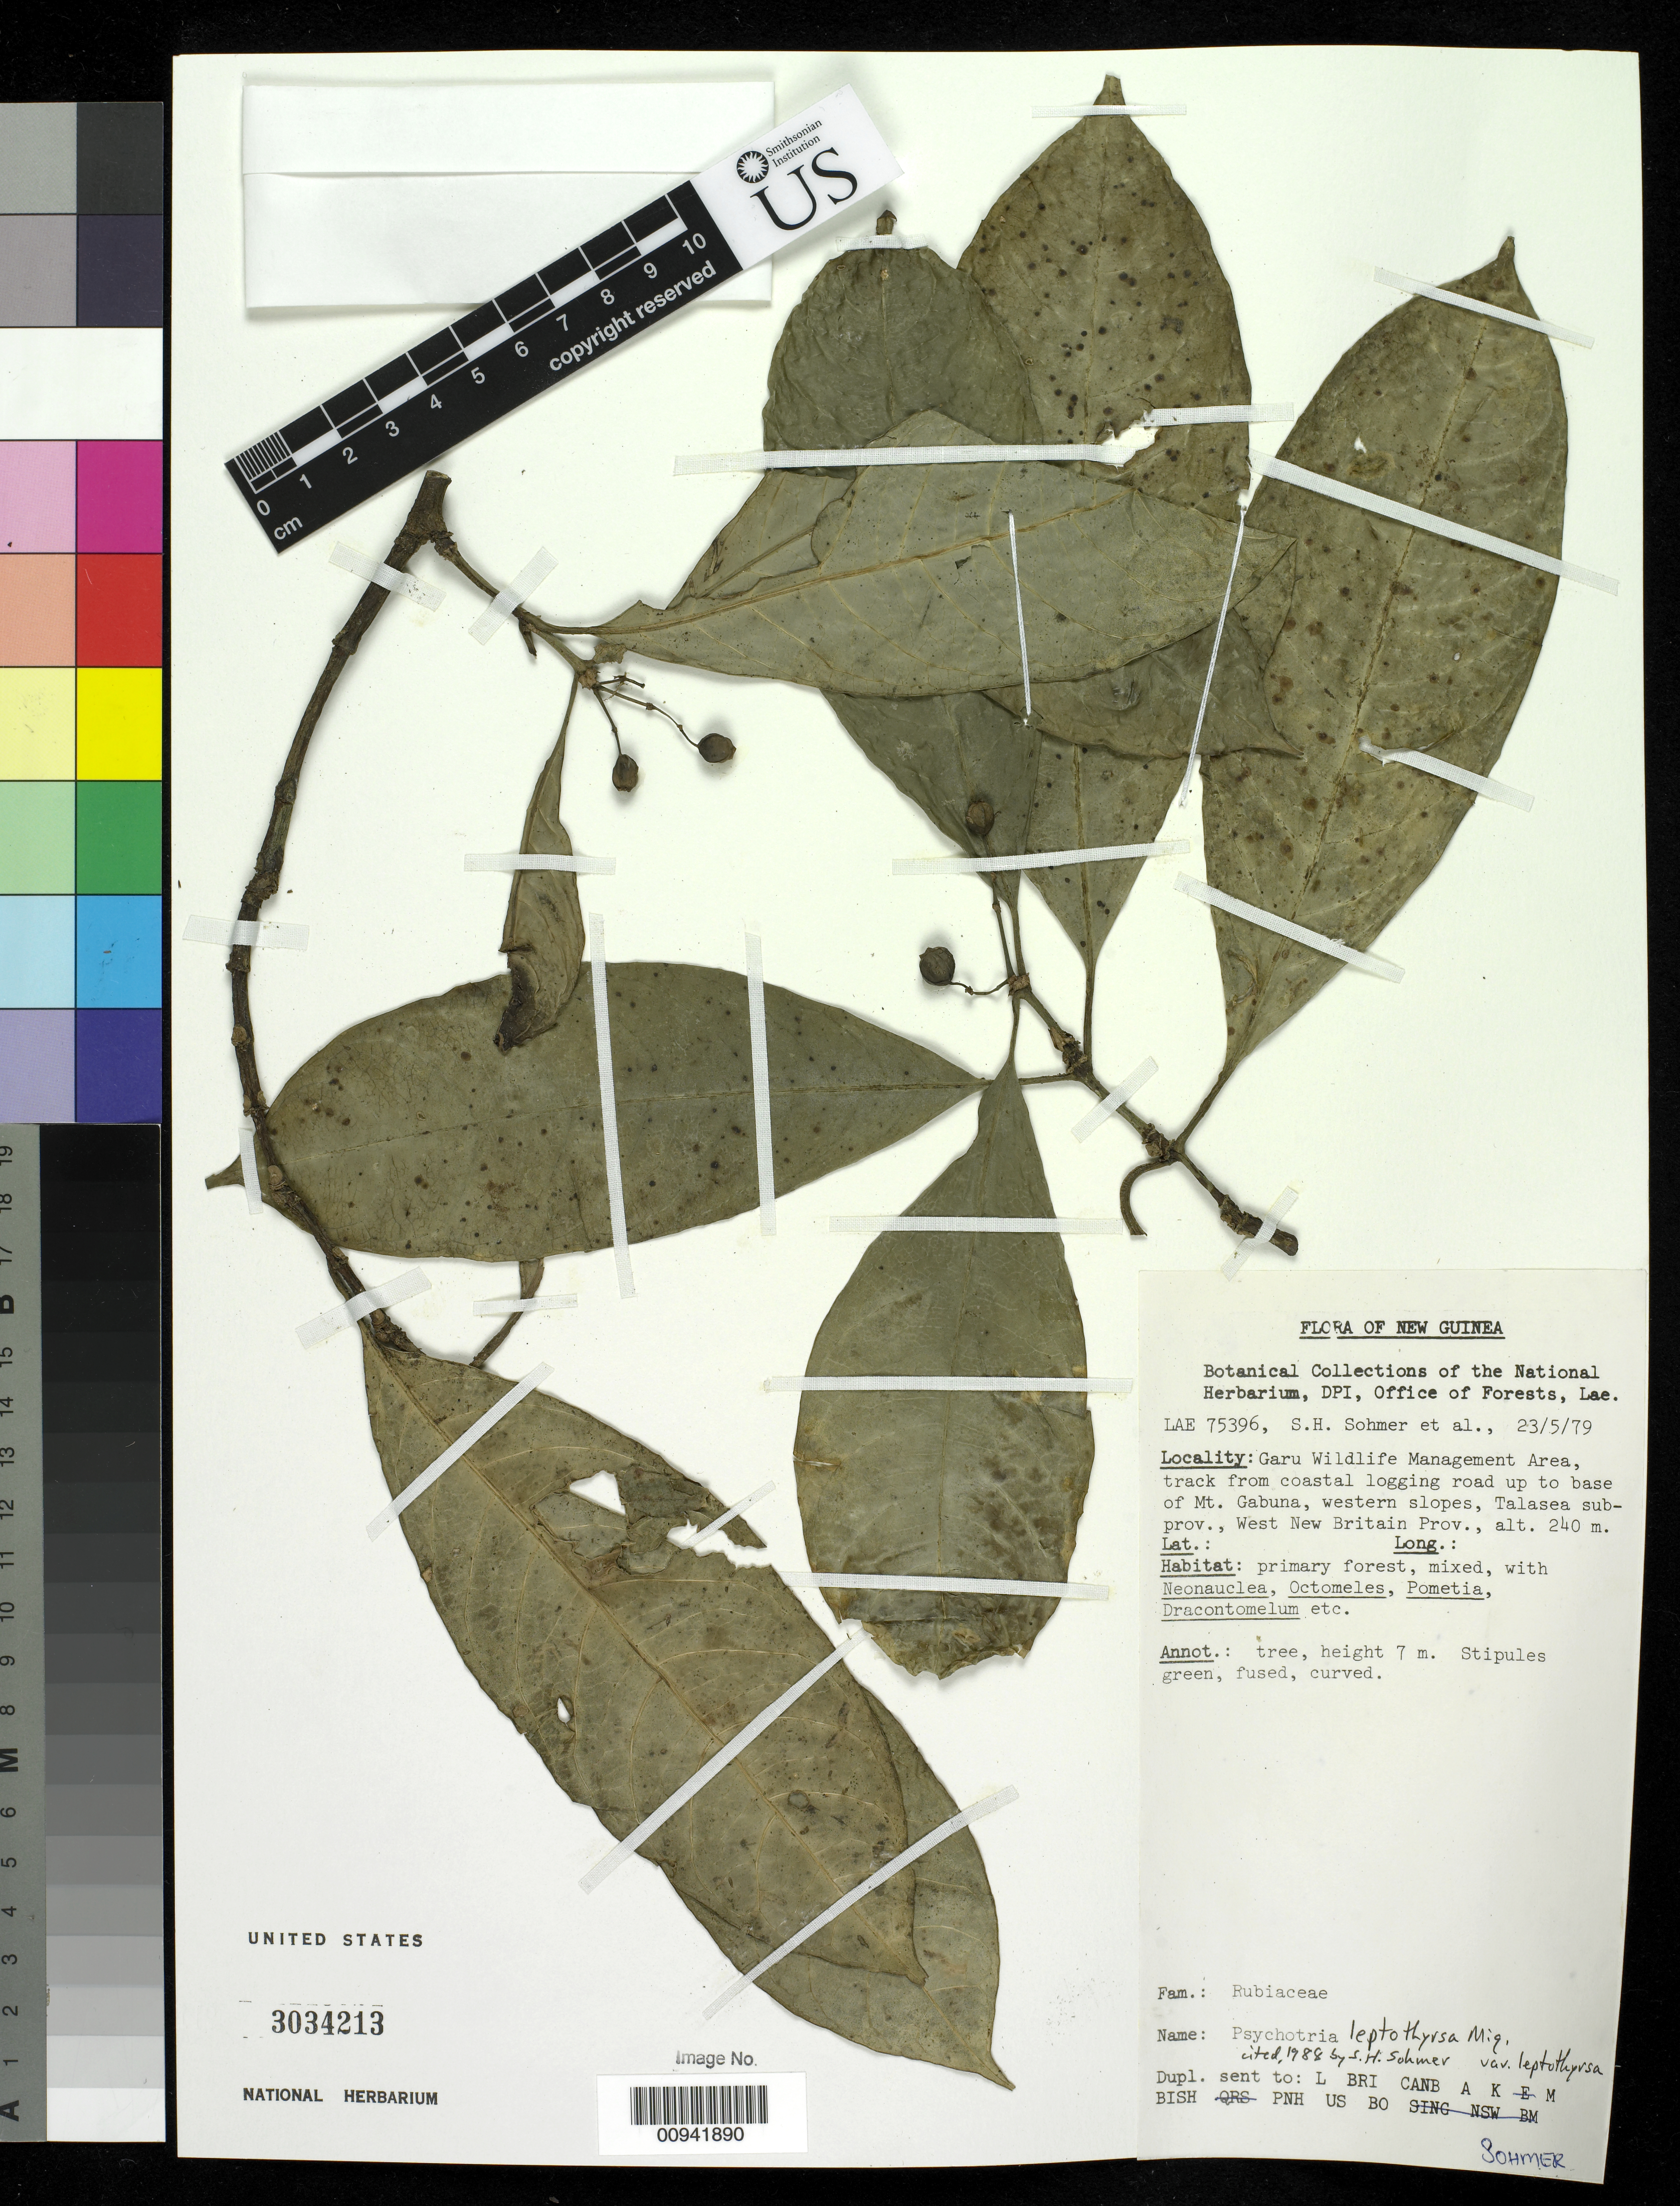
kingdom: Plantae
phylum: Tracheophyta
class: Magnoliopsida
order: Gentianales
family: Rubiaceae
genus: Psychotria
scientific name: Psychotria leptothyrsa var. leptothyrsa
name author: Miq.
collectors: S. H. Sohmer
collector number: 75396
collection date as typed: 23 May 1979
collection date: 1979-05-23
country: Papua New Guinea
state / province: West New Britain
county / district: Talasea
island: New Britain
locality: Lae; Garu Wildlife Management Area, track from coastal logging road up to base of Mt. Gabuna, western slopes.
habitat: Primary forest, mixed with Neonauclea, Octomeles, Pometia, Dracontomelum etc.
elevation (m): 240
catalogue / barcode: US 3034213